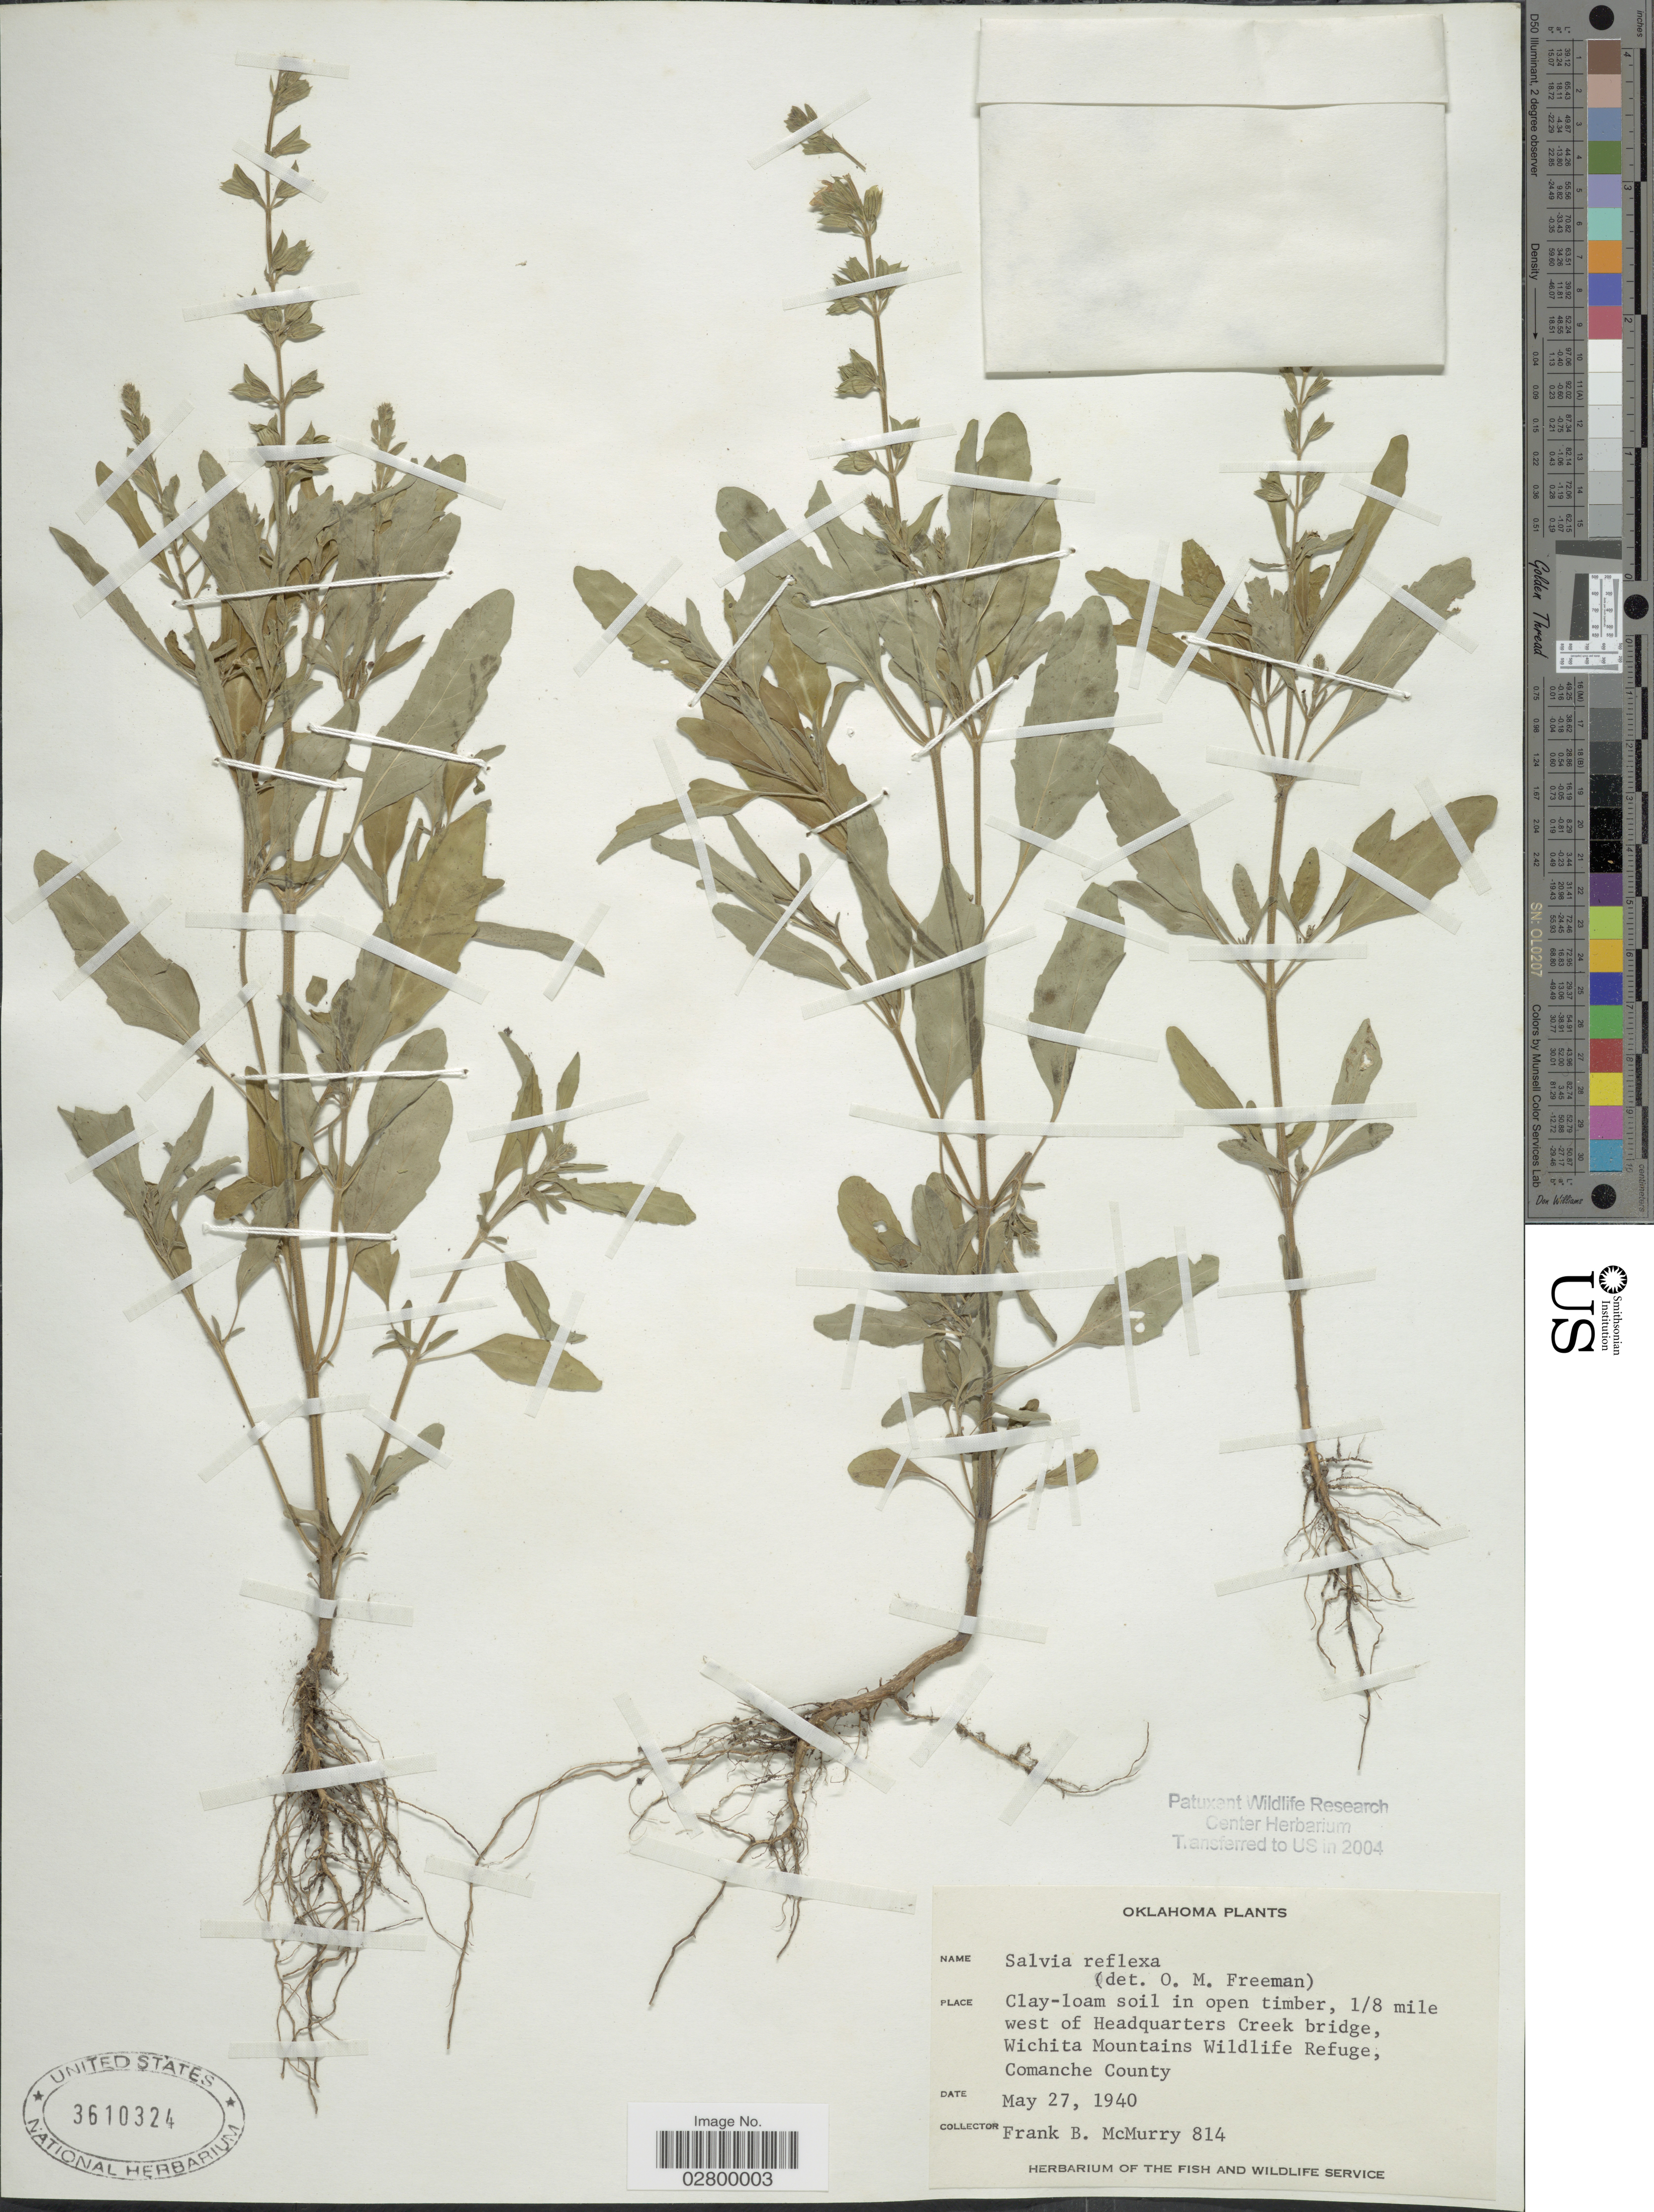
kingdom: Plantae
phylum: Tracheophyta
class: Magnoliopsida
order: Lamiales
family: Lamiaceae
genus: Salvia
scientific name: Salvia reflexa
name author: Hornem.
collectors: F. B. McMurry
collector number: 814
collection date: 1940-05-27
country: United States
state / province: Oklahoma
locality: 1/8 mile west of Headquarters Creek bridge, Wichita Mountains Wildlife Refuge, Comanche County.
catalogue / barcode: US 3610324